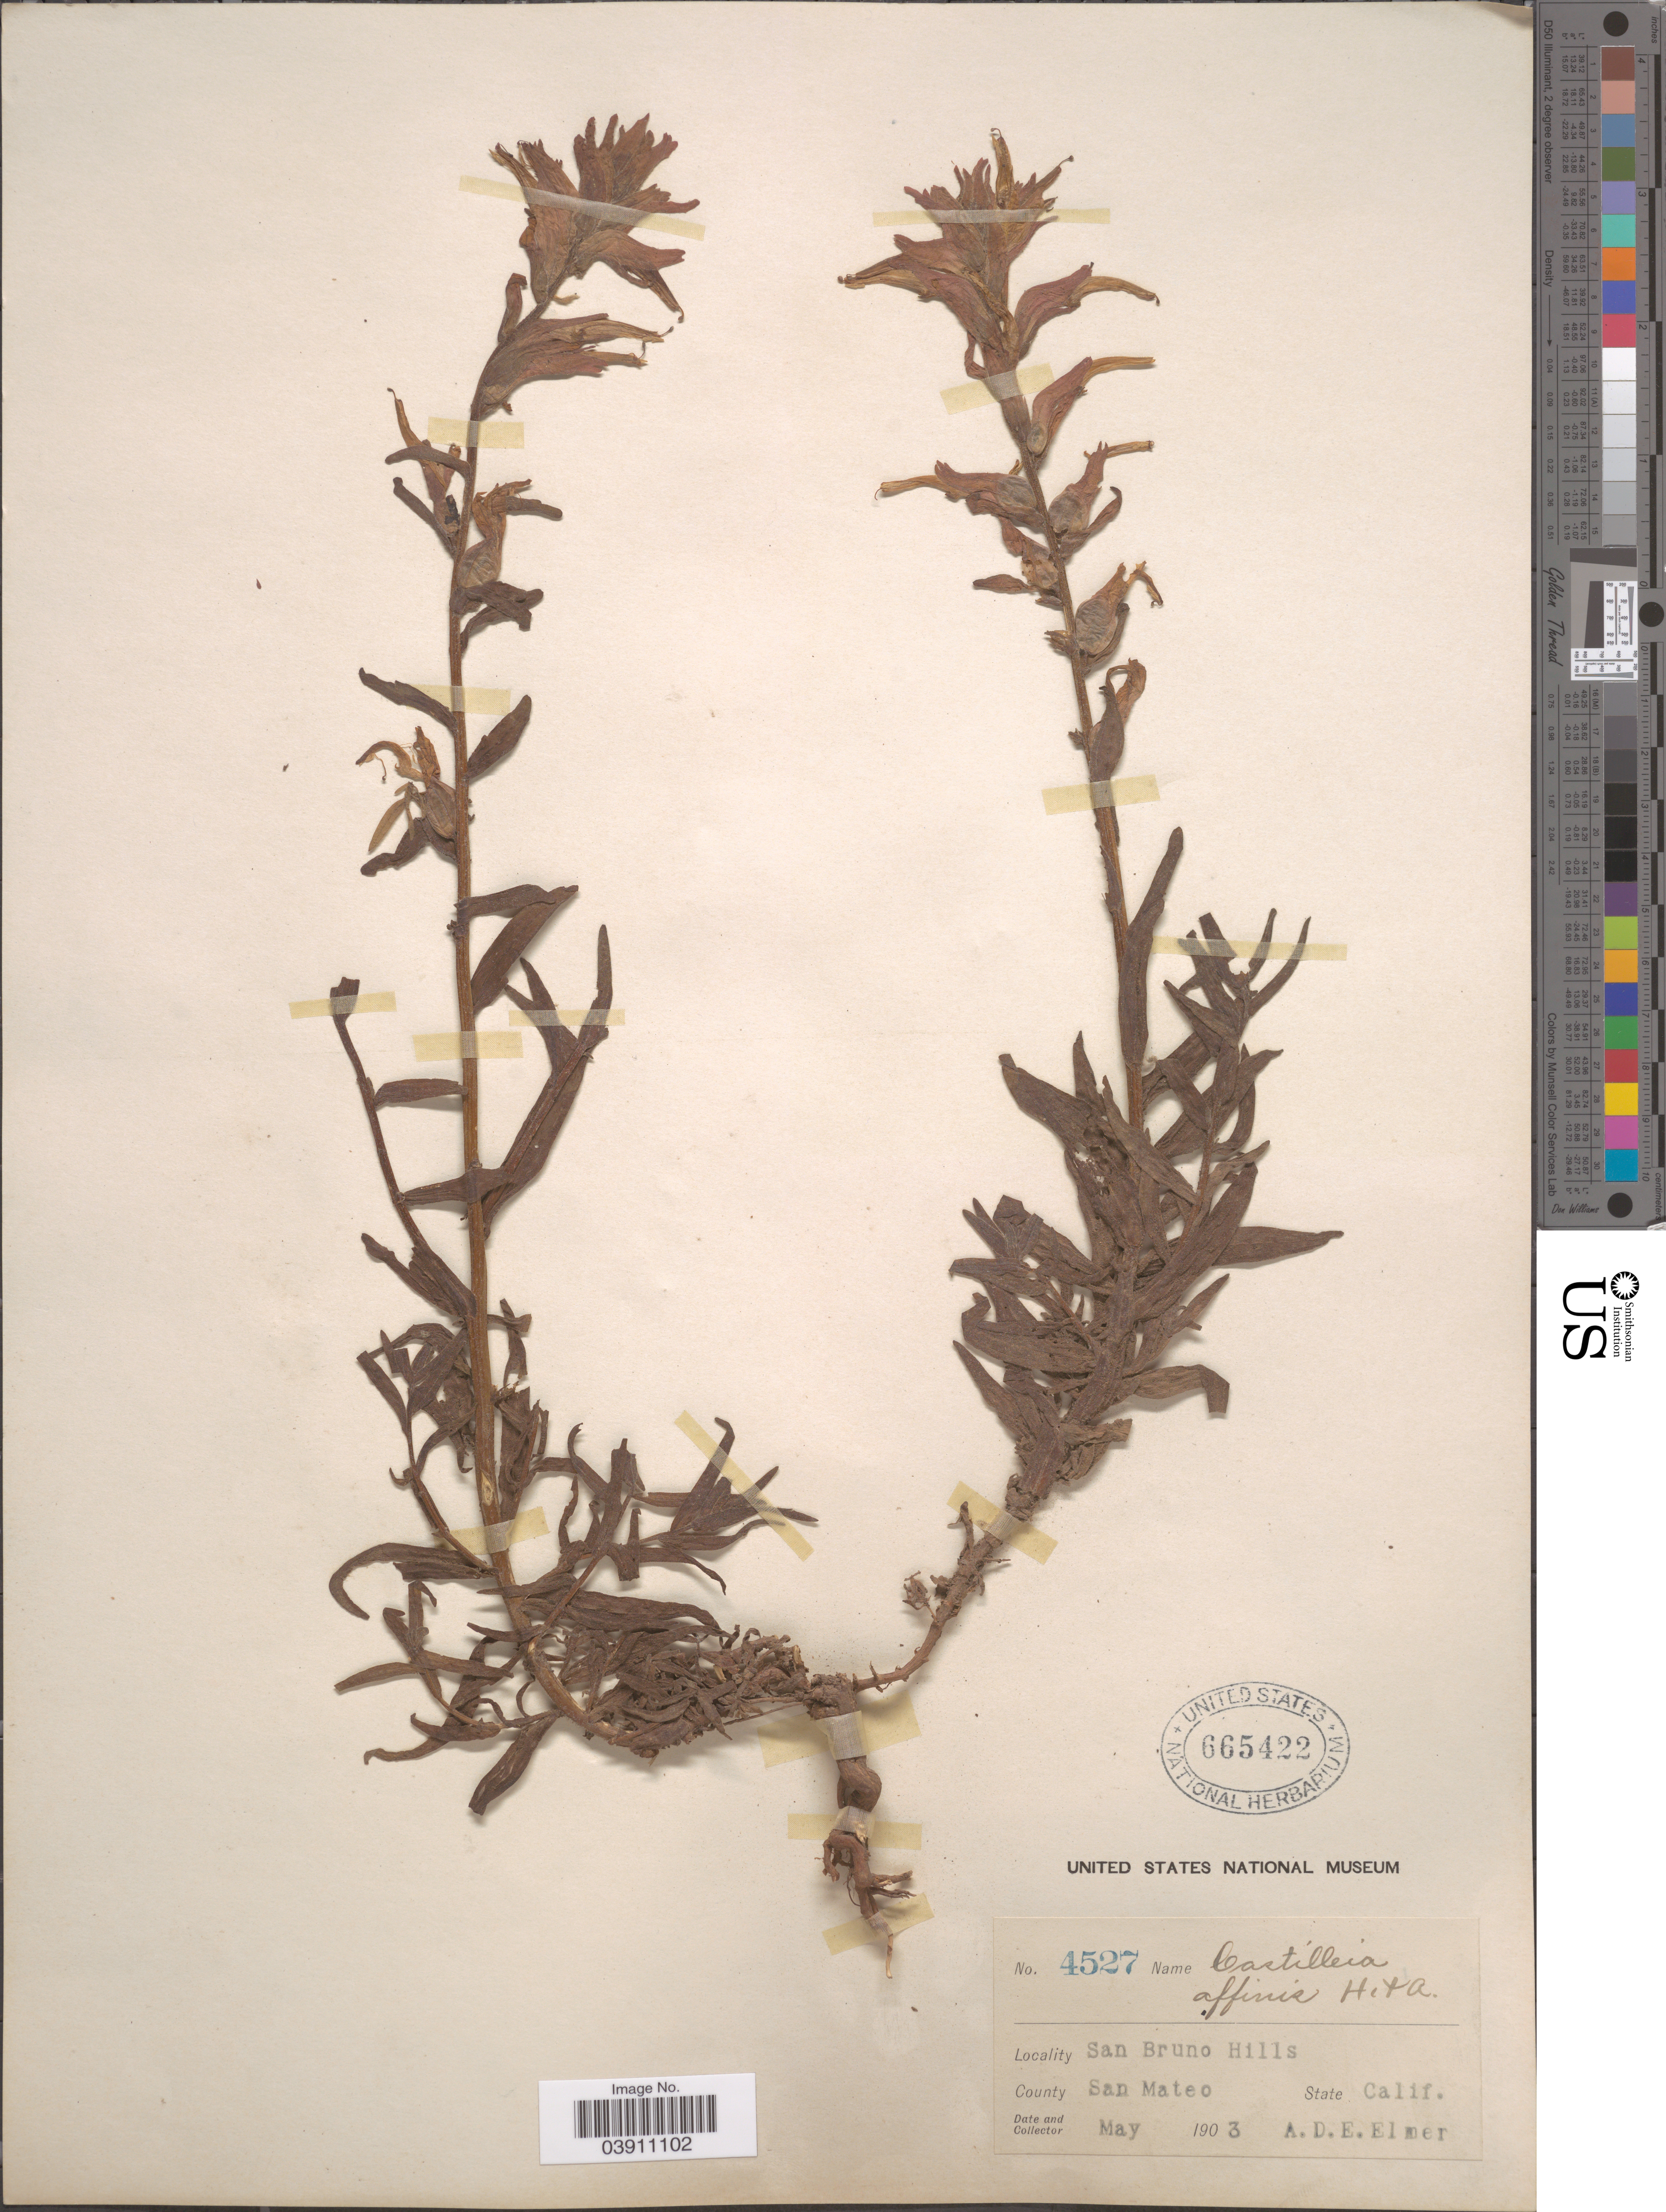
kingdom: Plantae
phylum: Tracheophyta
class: Magnoliopsida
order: Lamiales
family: Orobanchaceae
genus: Castilleja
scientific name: Castilleja affinis subsp. neglecta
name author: (Zeile) T.I. Chuang & Heckard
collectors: A. D. E. Elmer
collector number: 4527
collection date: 1903-05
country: United States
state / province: California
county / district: San Mateo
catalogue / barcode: US 665422